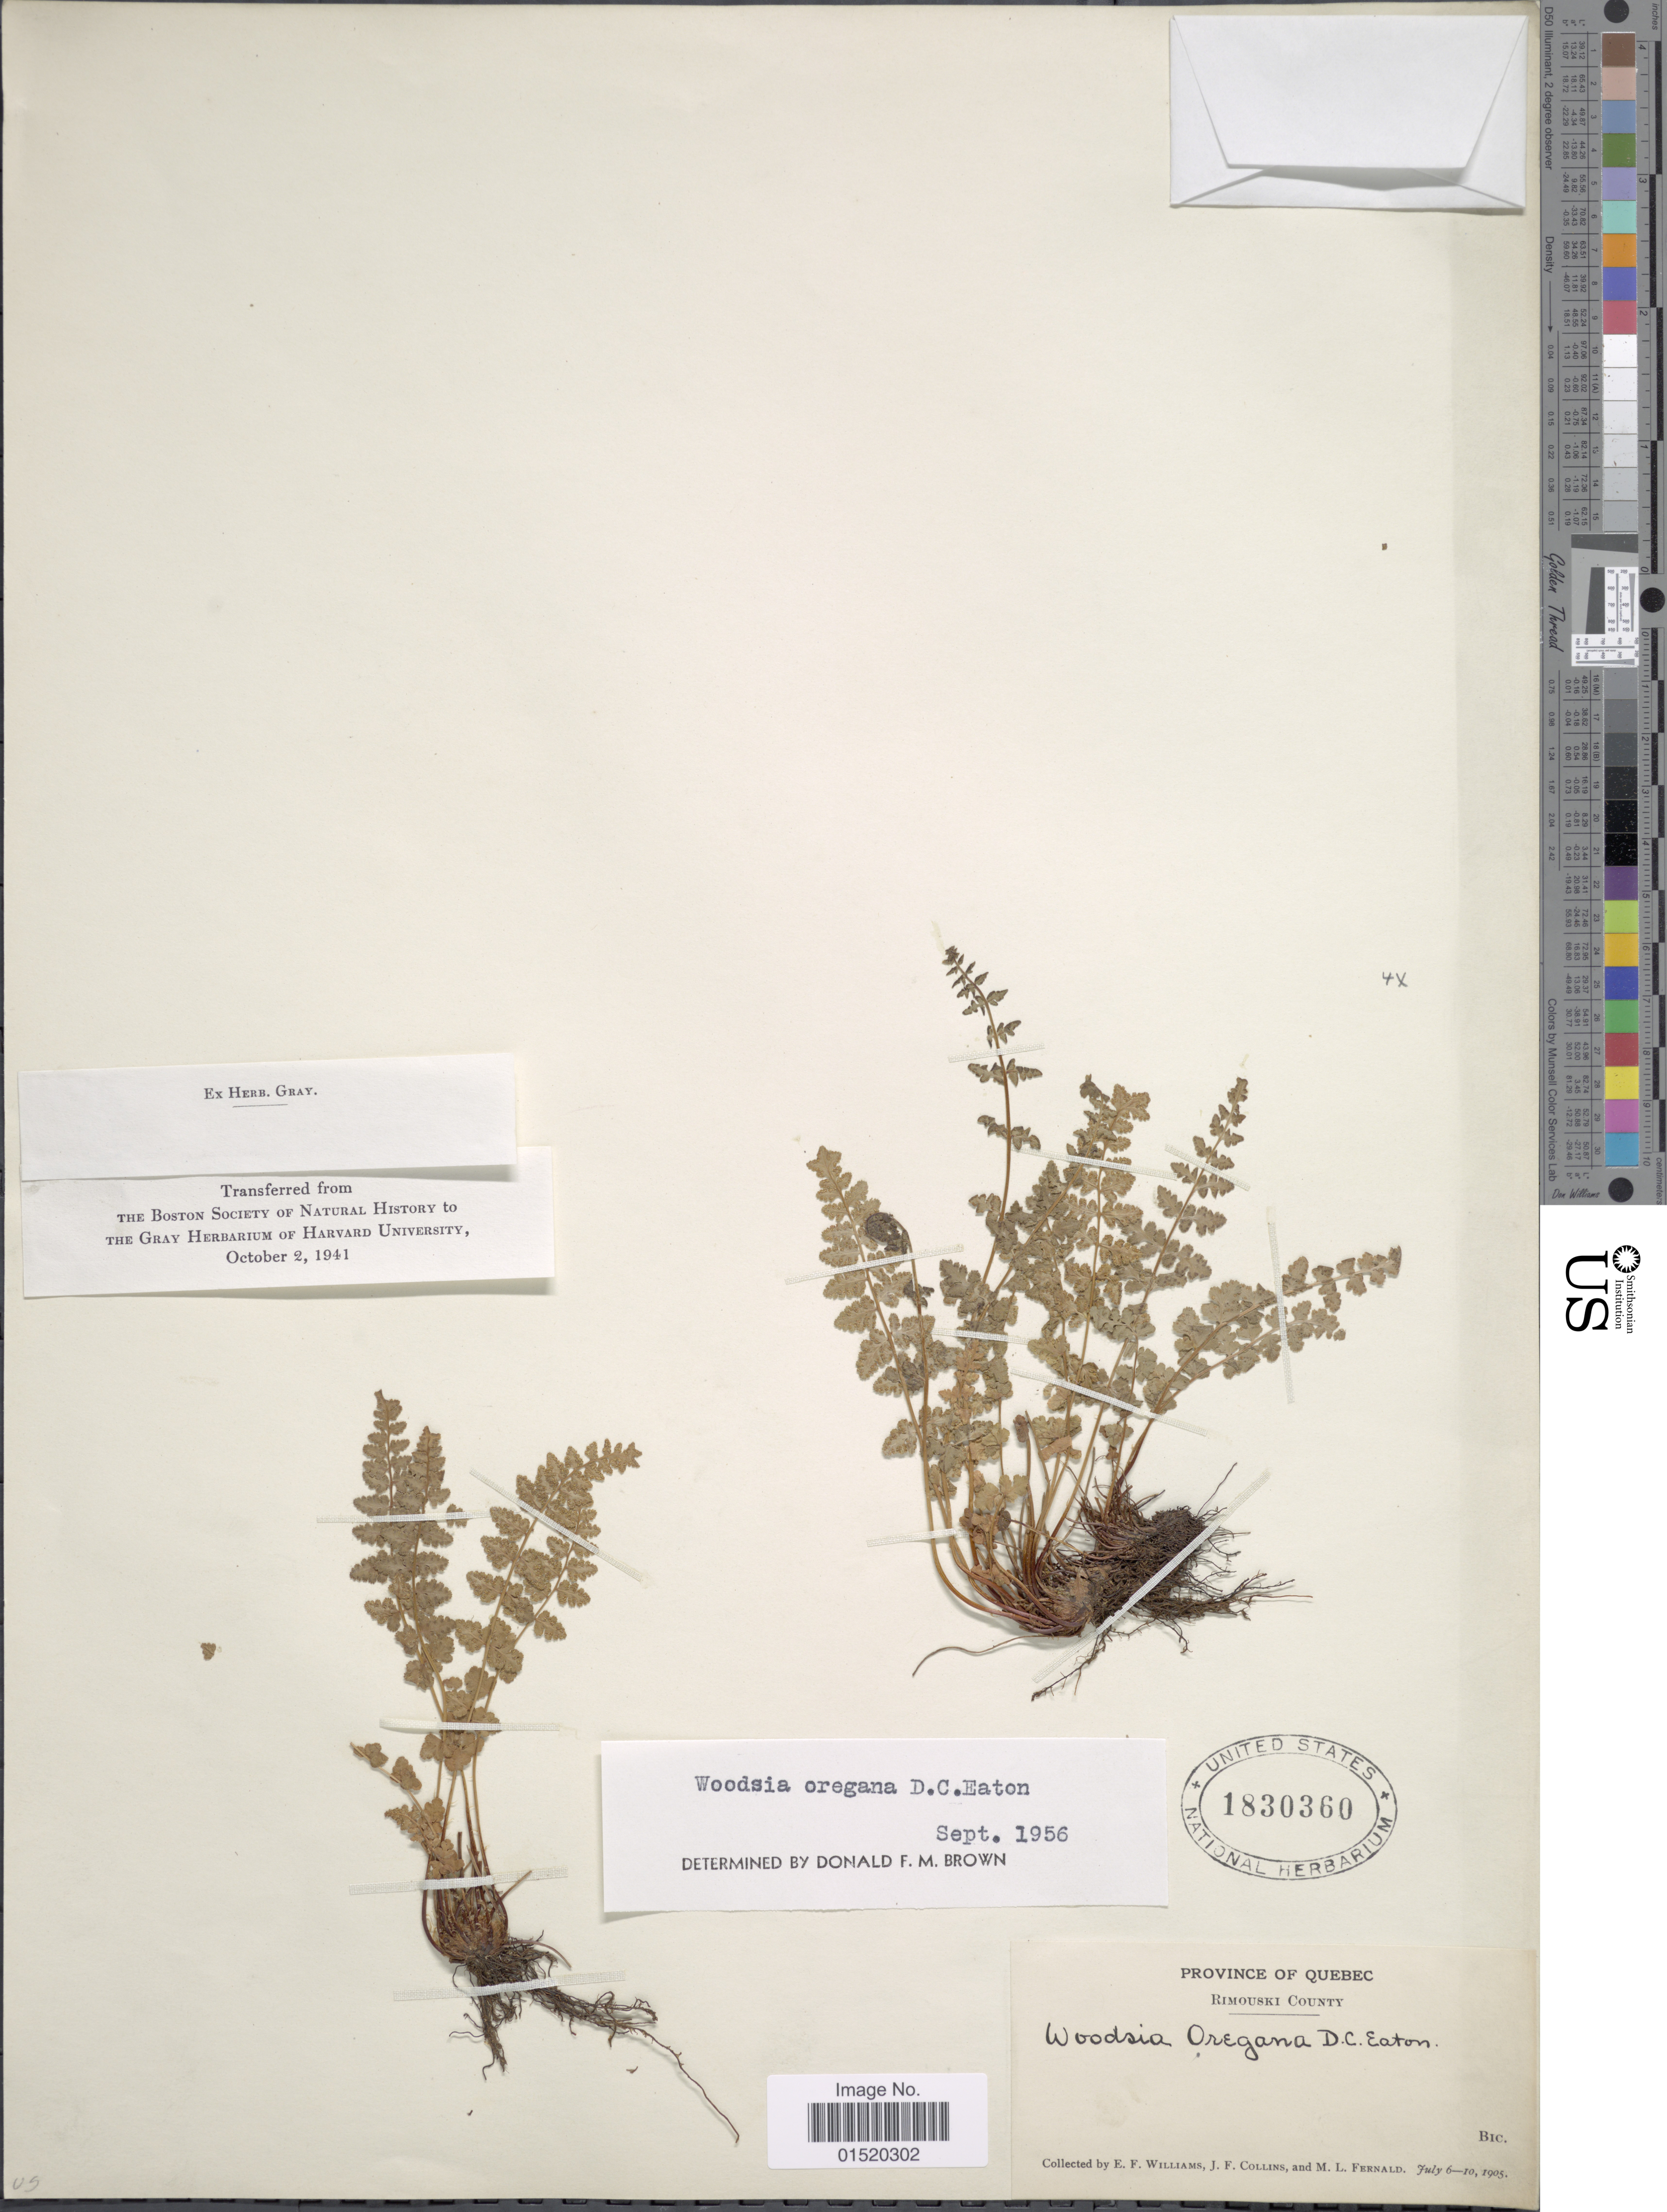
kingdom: Plantae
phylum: Tracheophyta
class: Polypodiopsida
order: Polypodiales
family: Woodsiaceae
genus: Woodsia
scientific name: Woodsia oregana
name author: D.C. Eaton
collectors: E. Williams, J. Collins & M. L. Fernald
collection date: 1905-07-06/1905-07-10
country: Canada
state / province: Quebec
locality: Rimouski County, Bic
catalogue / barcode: US 1830360